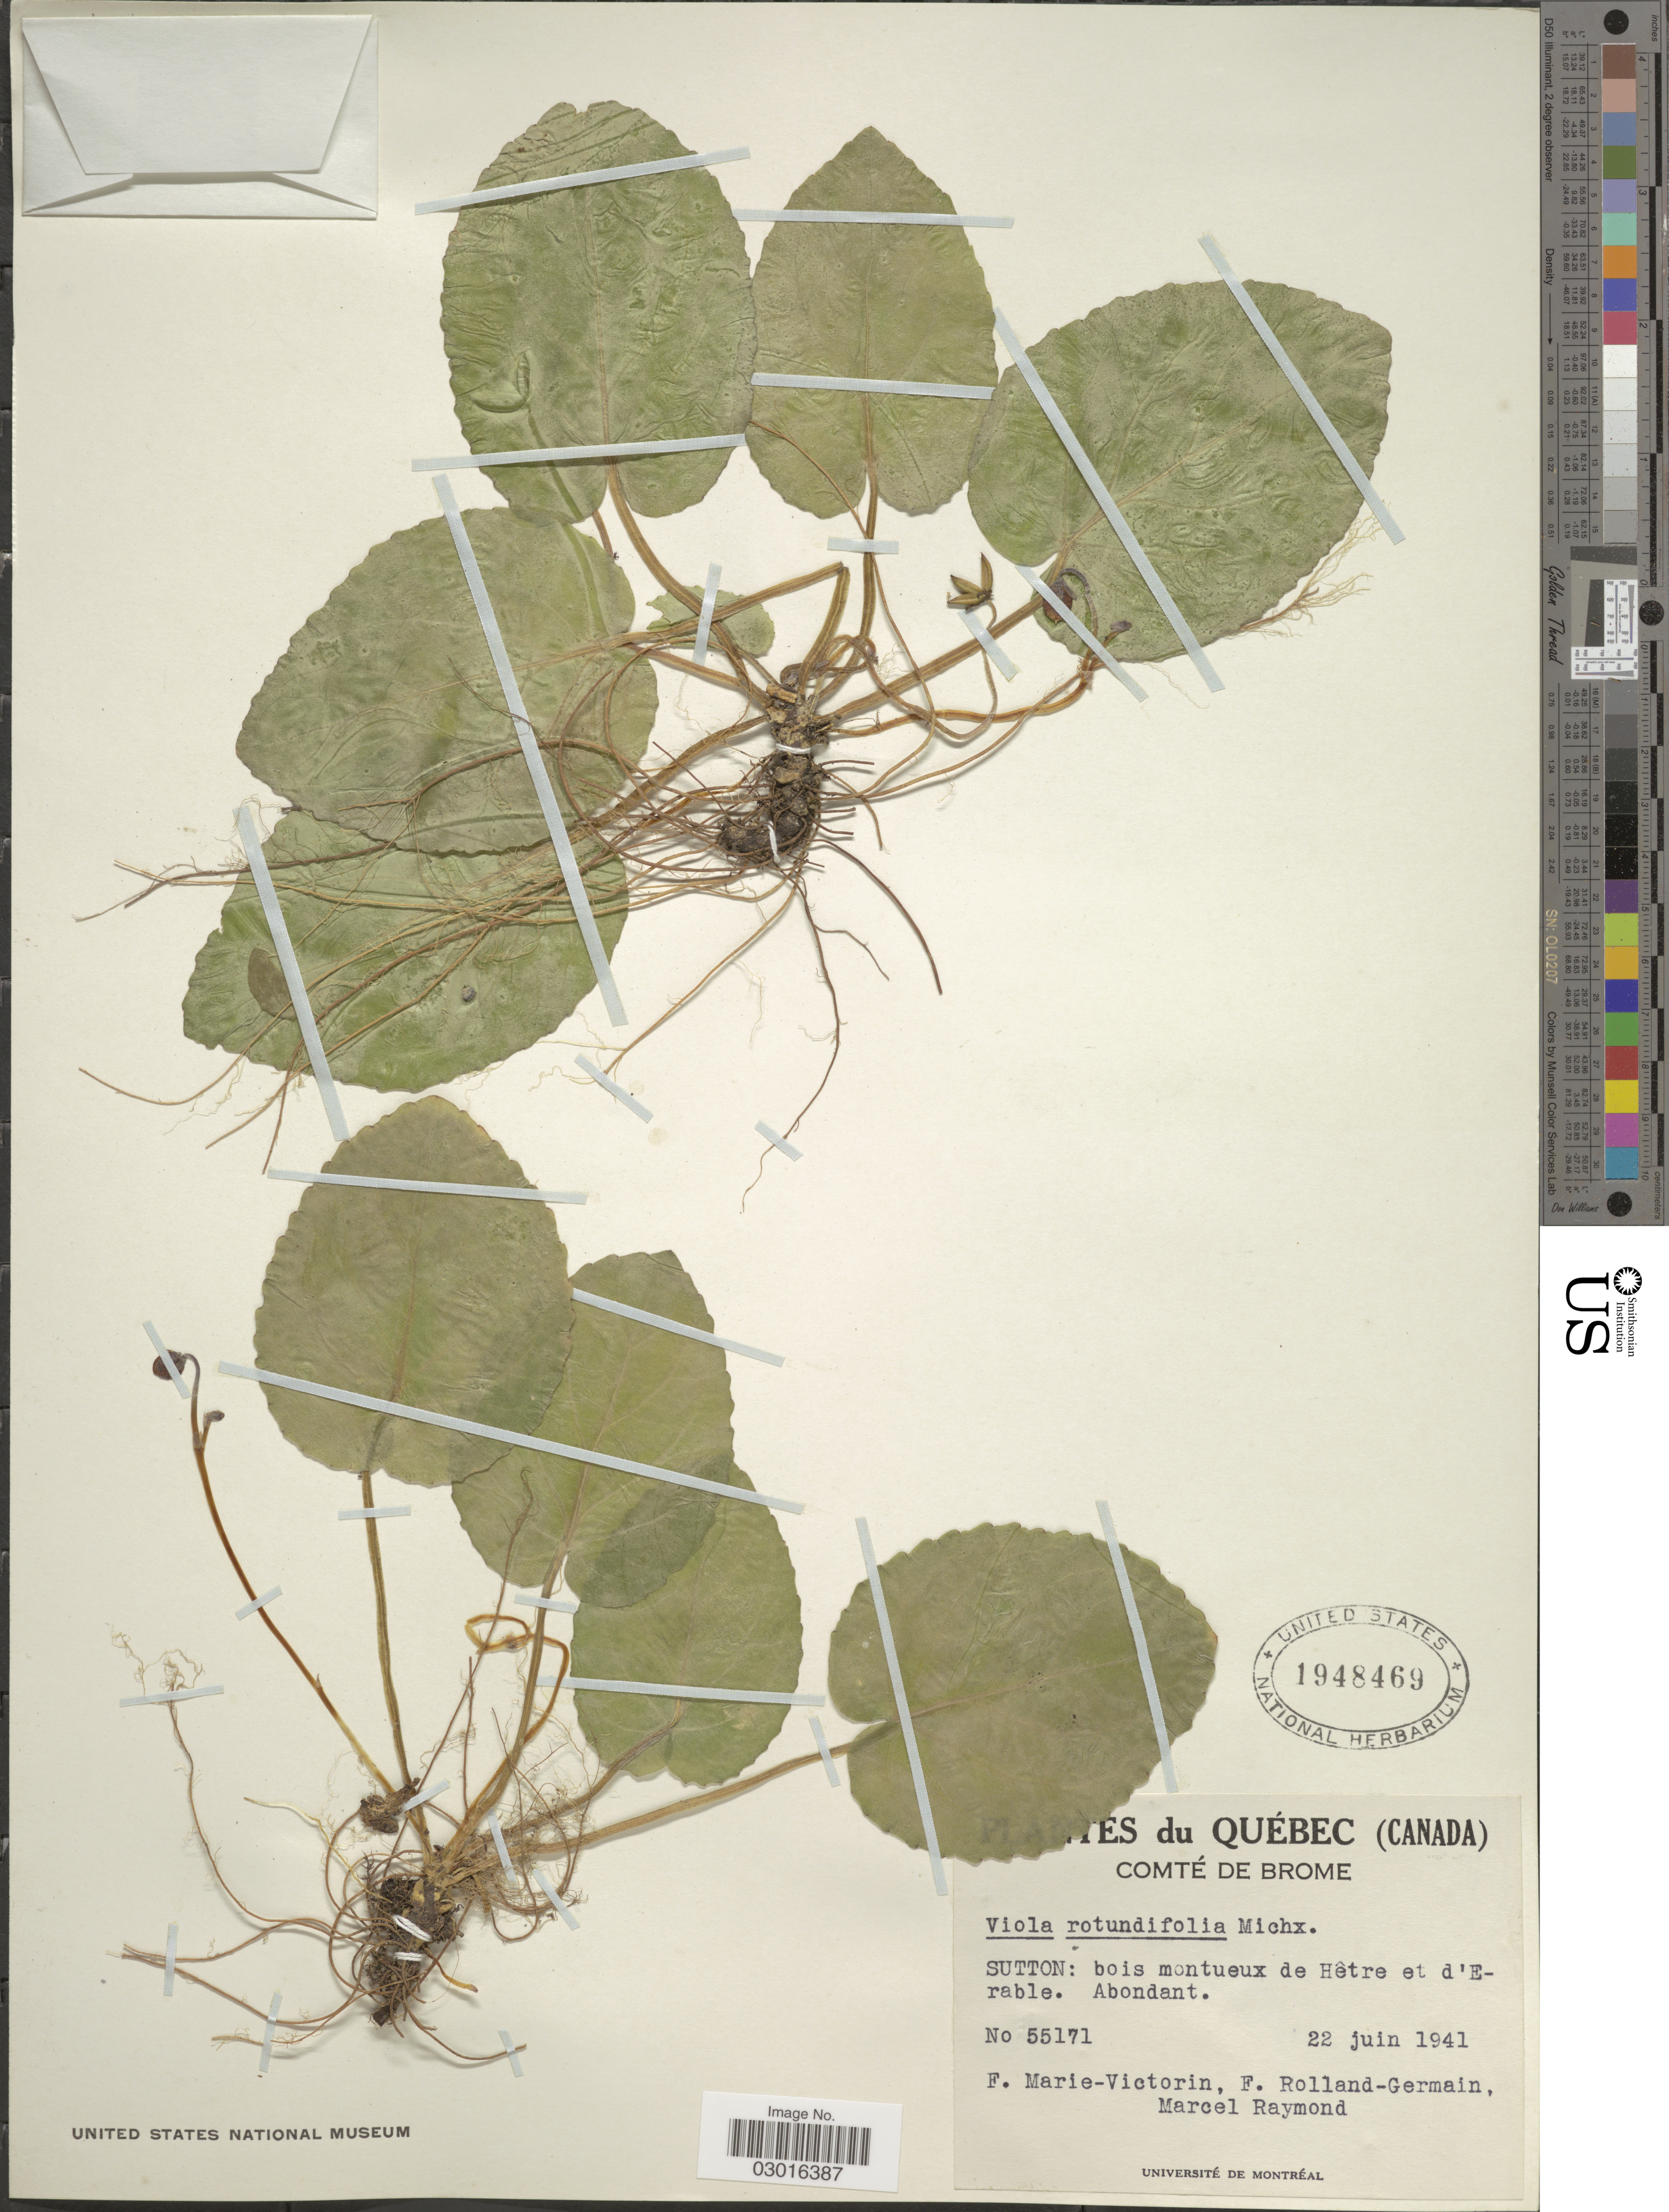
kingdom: Plantae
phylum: Tracheophyta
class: Magnoliopsida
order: Malpighiales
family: Violaceae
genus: Viola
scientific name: Viola rotundifolia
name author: Michx.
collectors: F. Marie-Victorin, Rolland-Germain & M. Raymond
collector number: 55171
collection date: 1941-06-22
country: Canada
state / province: Quebec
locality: Comté de Brome [unsure placement] Sutton: bois montueux de Hêtre et d'Erable.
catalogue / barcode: US 1948469